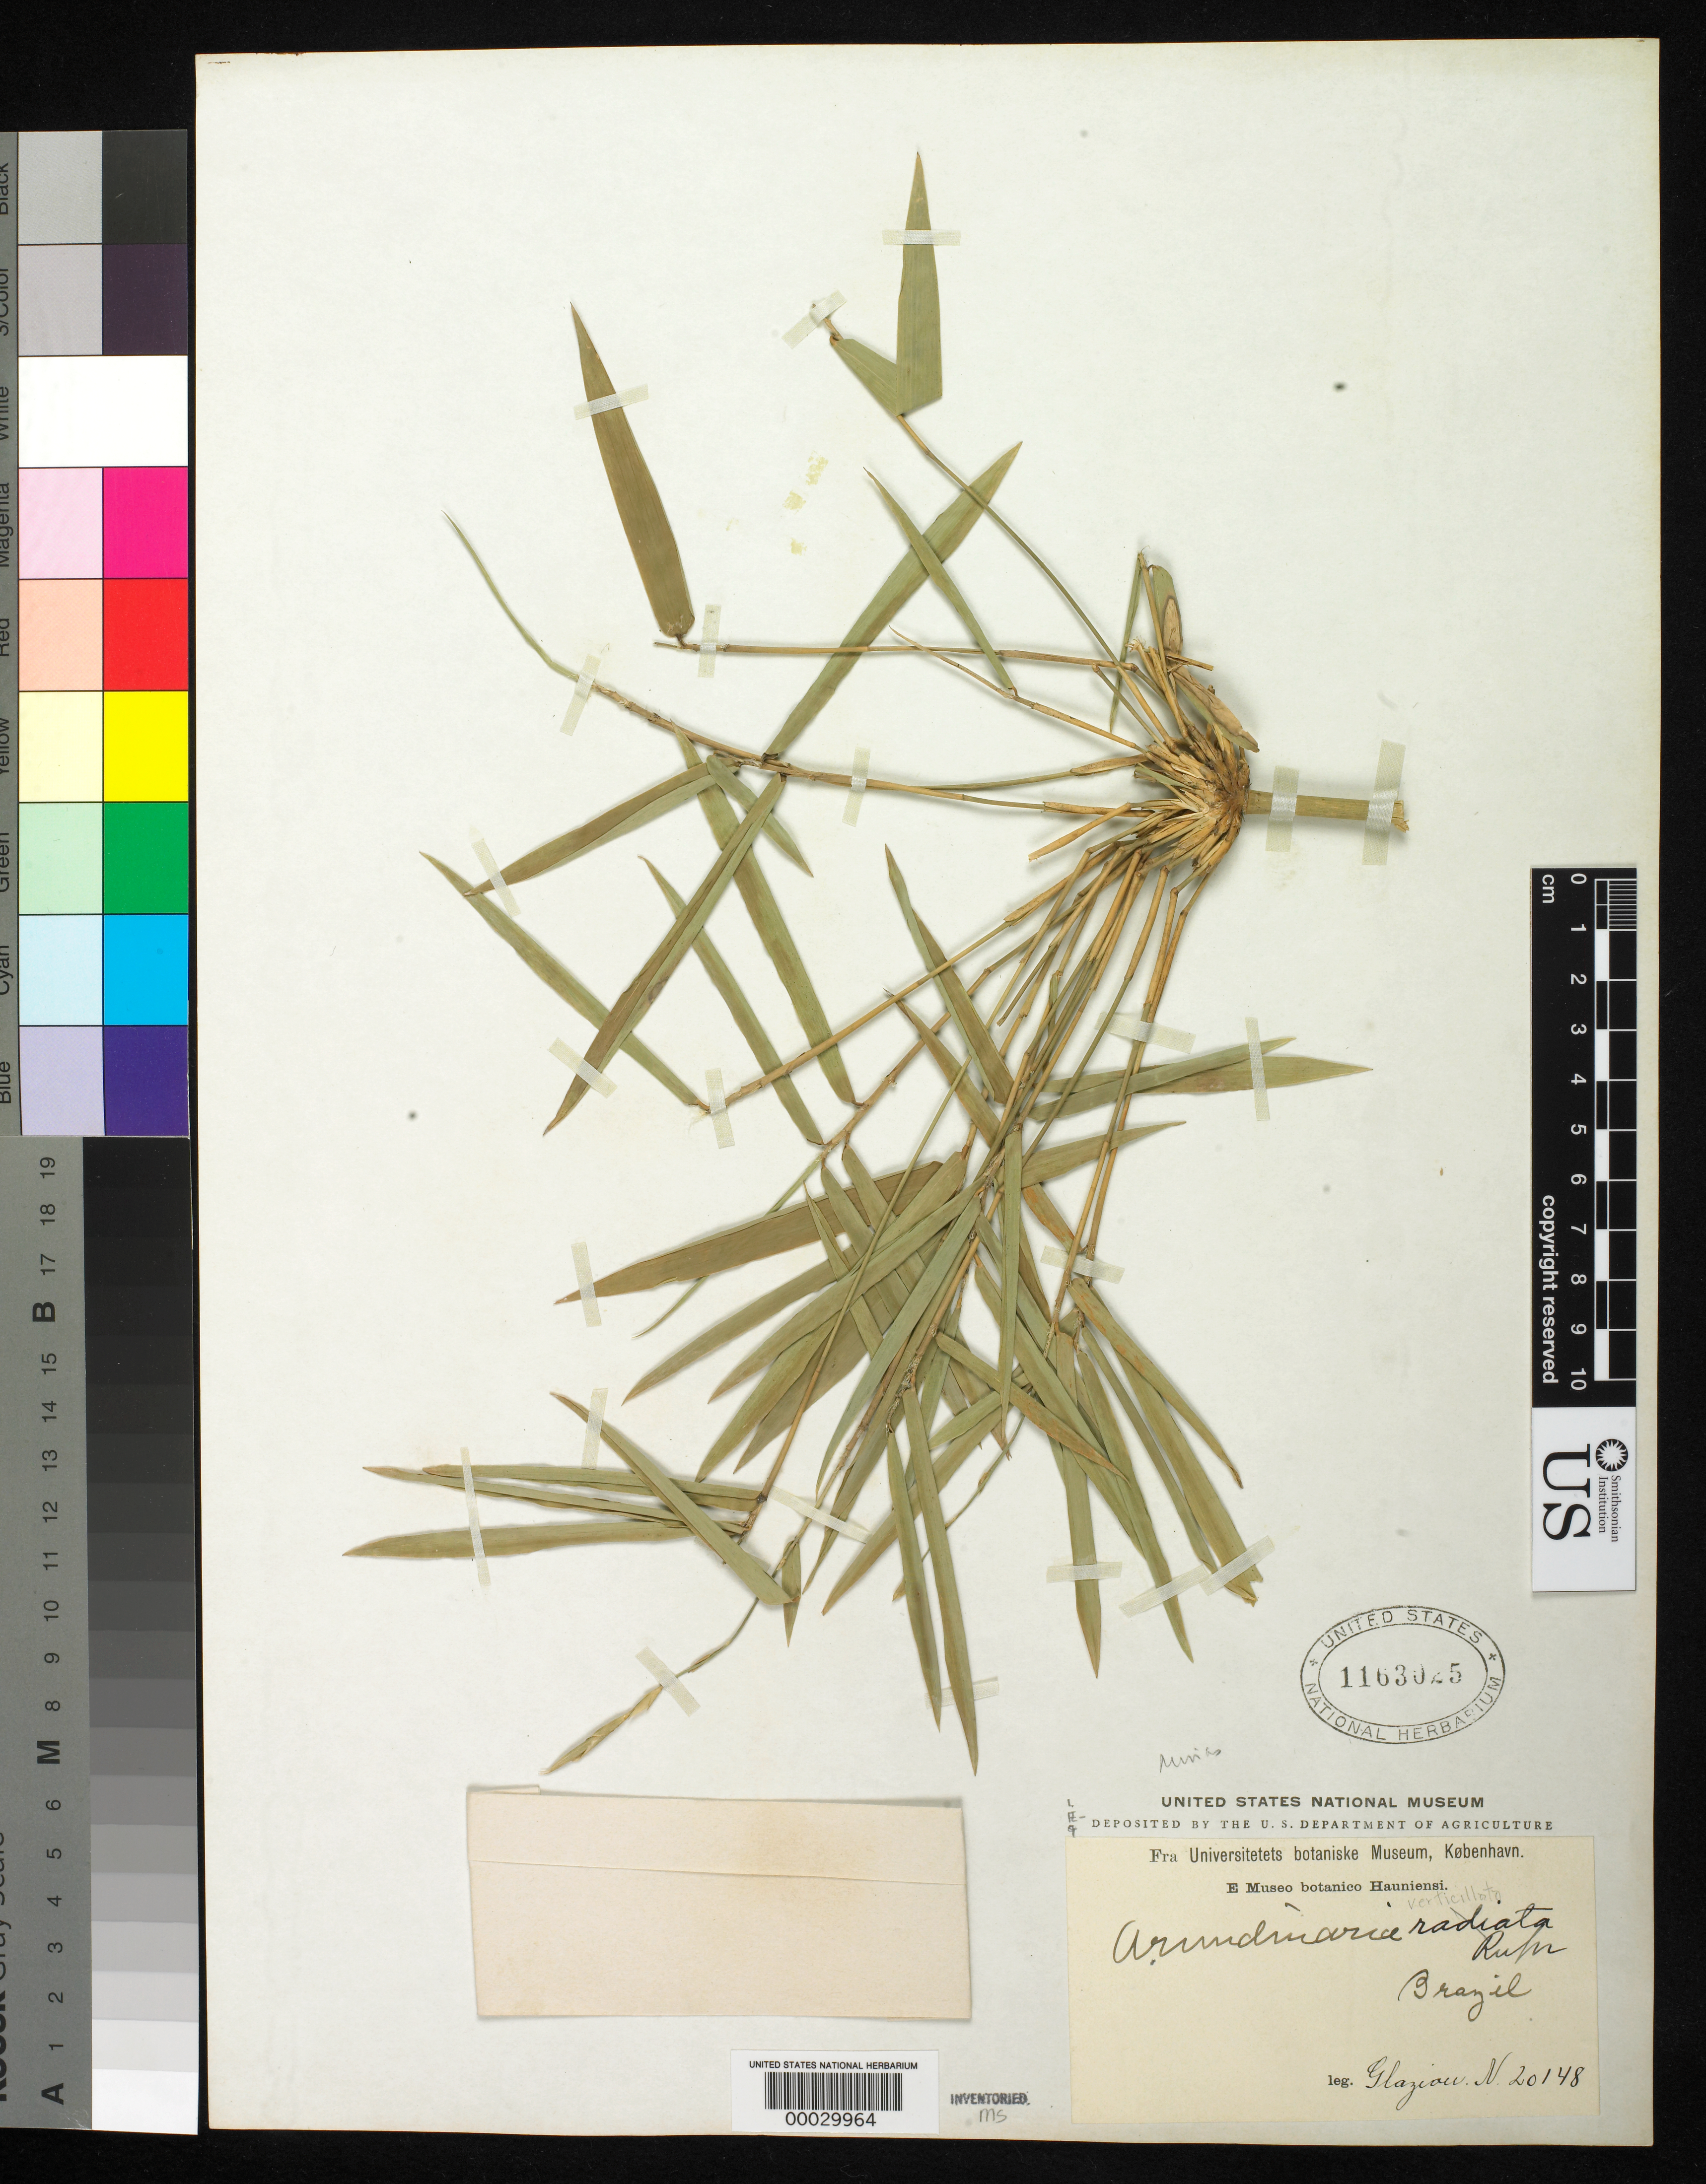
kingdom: Plantae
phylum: Tracheophyta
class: Liliopsida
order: Poales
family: Poaceae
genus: Actinocladum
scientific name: Actinocladum verticillatum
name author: (Nees) McClure ex Soderstr.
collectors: A. F. M. Glaziou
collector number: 20148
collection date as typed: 13 Mar 1892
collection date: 1892-03-13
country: Brazil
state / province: Minas Gerais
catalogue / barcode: US 1163025